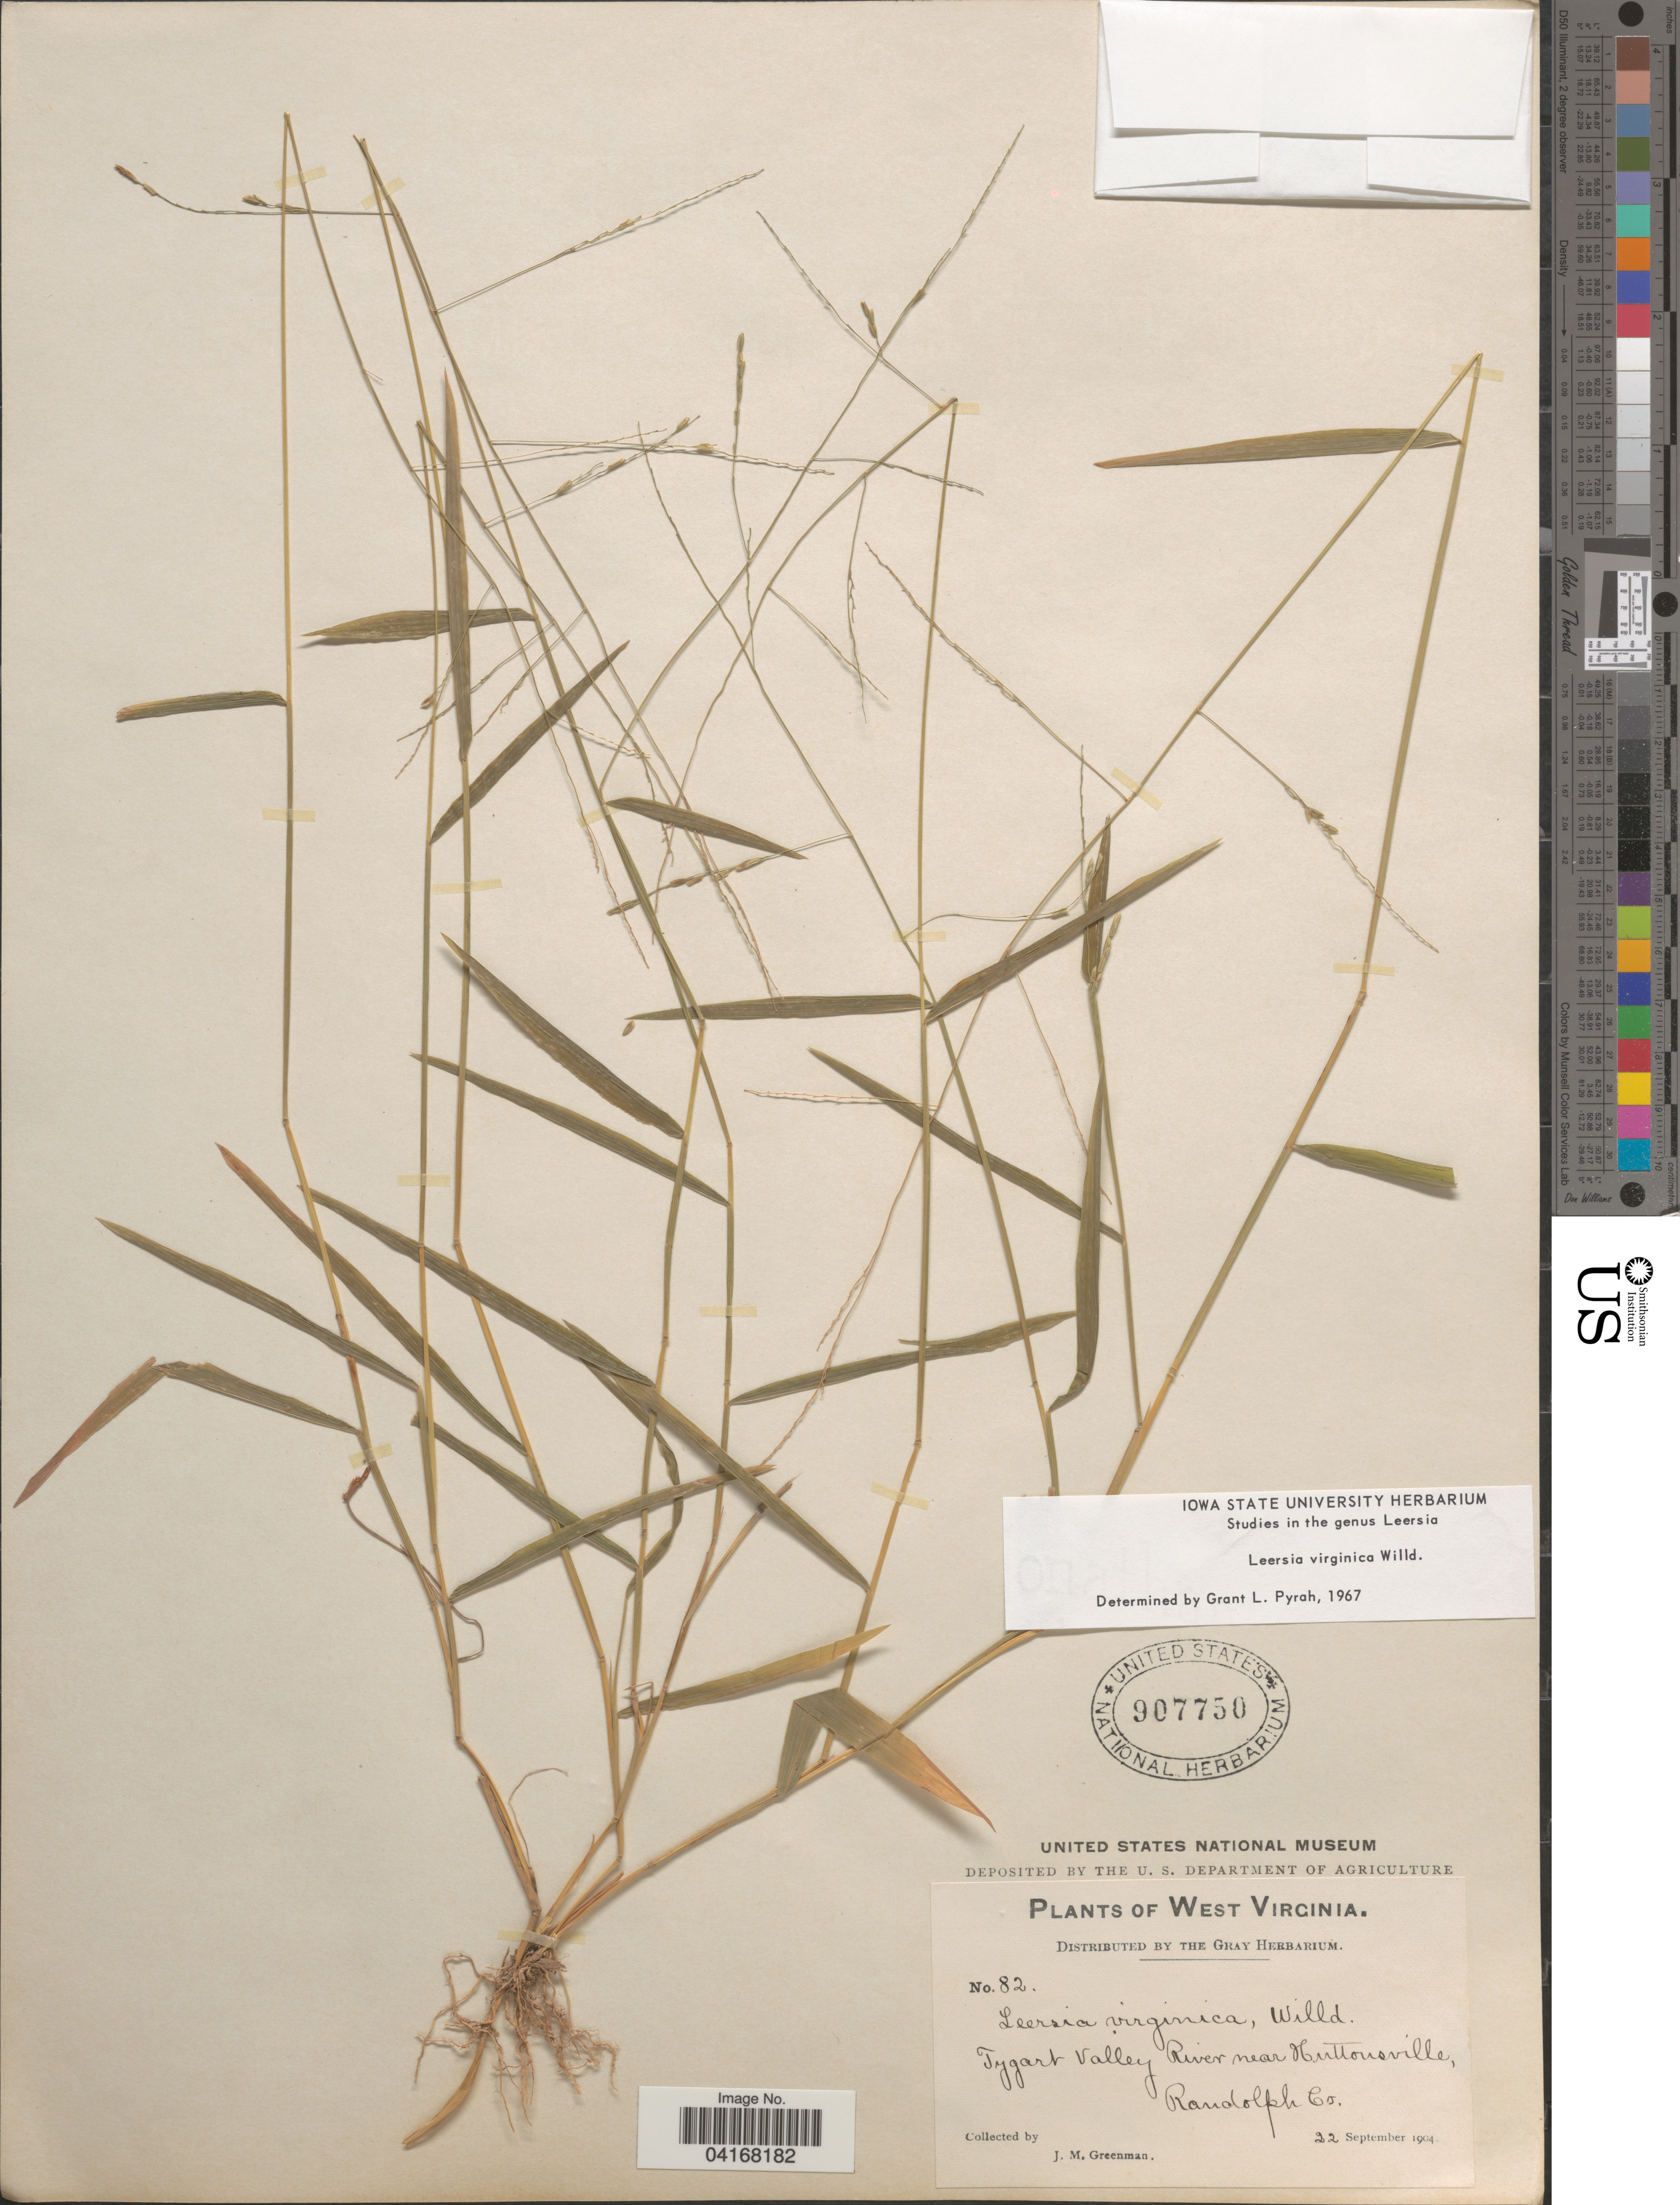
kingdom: Plantae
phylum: Tracheophyta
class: Liliopsida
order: Poales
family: Poaceae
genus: Leersia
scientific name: Leersia virginica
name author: Willd.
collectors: J. M. Greenman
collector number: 82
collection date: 1904-09-22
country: United States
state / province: West Virginia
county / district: Randolph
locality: Tygart Valley River near Huttonsville, Randolph Co.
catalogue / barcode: US 907750